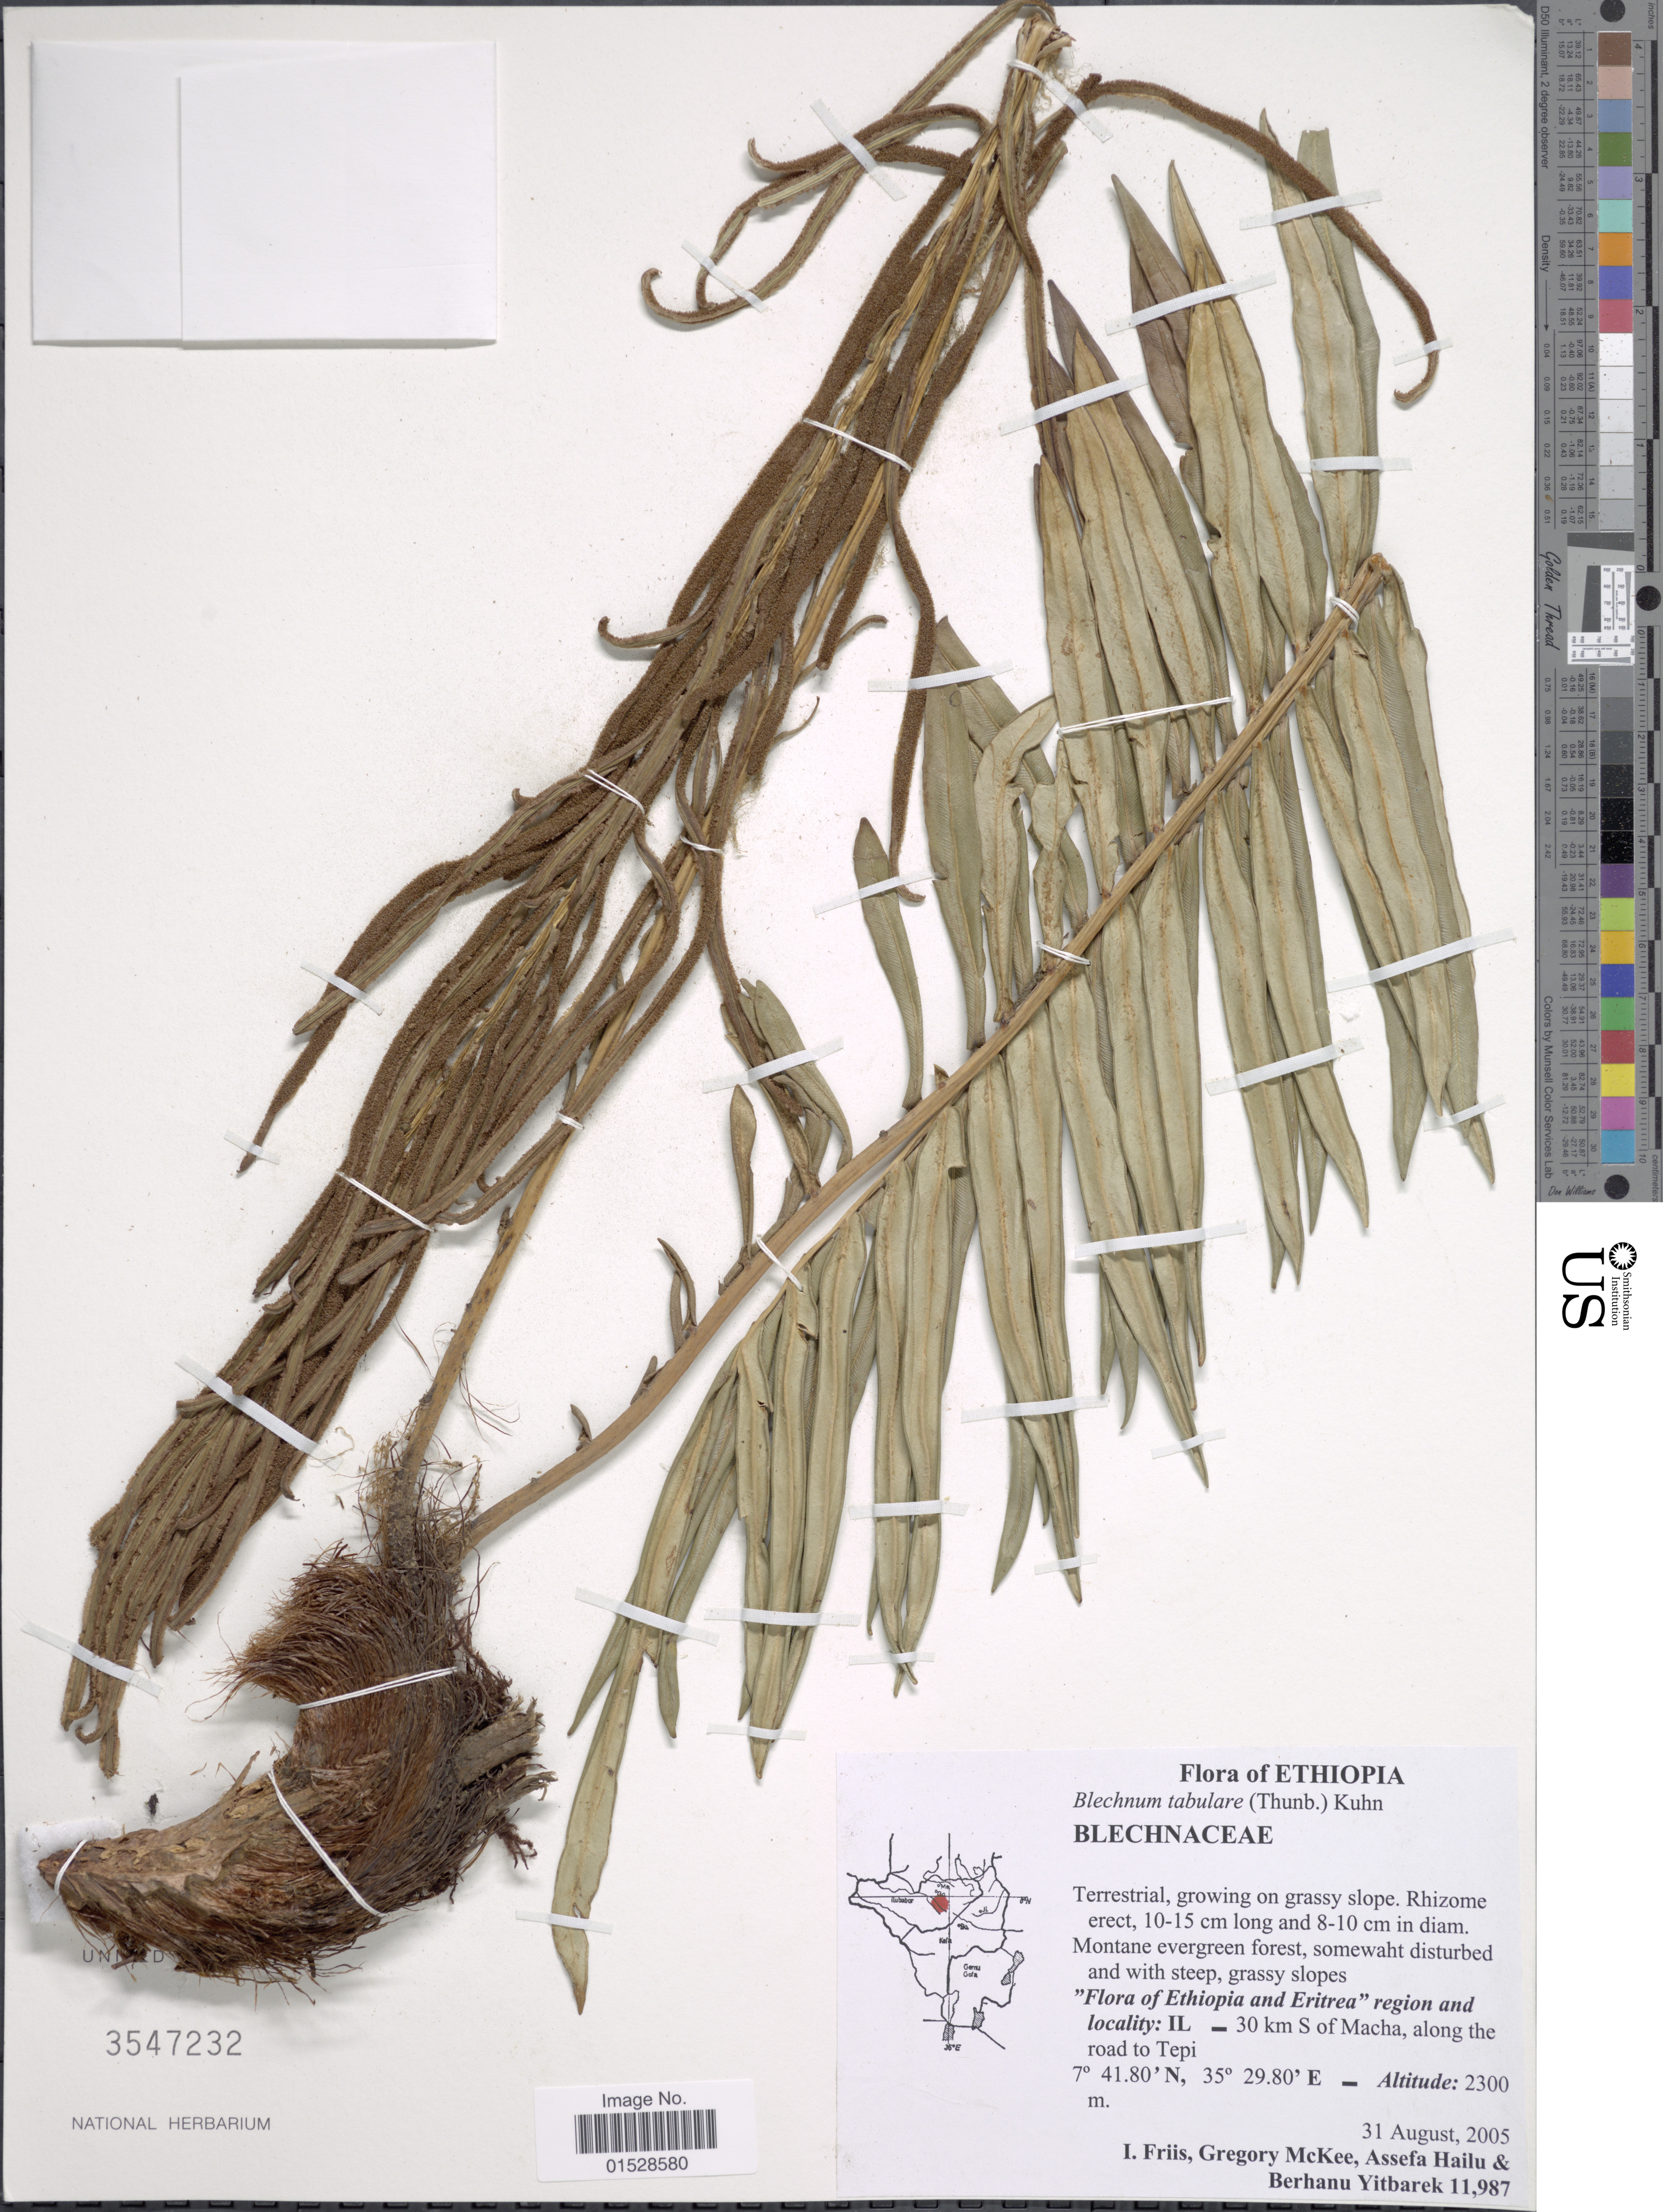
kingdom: Plantae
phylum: Tracheophyta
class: Polypodiopsida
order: Polypodiales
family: Blechnaceae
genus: Blechnum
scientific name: Blechnum tabulare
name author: (Thunb.) Kuhn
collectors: I. Friis, G. S. McKee, A. Hailu & B. Yitbarek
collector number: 11987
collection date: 2005-08-31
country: Ethiopia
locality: Ethiopia, Eritrea, IL - 30 km S of Macha, along the road to Tepi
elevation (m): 2300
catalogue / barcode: US 3547232